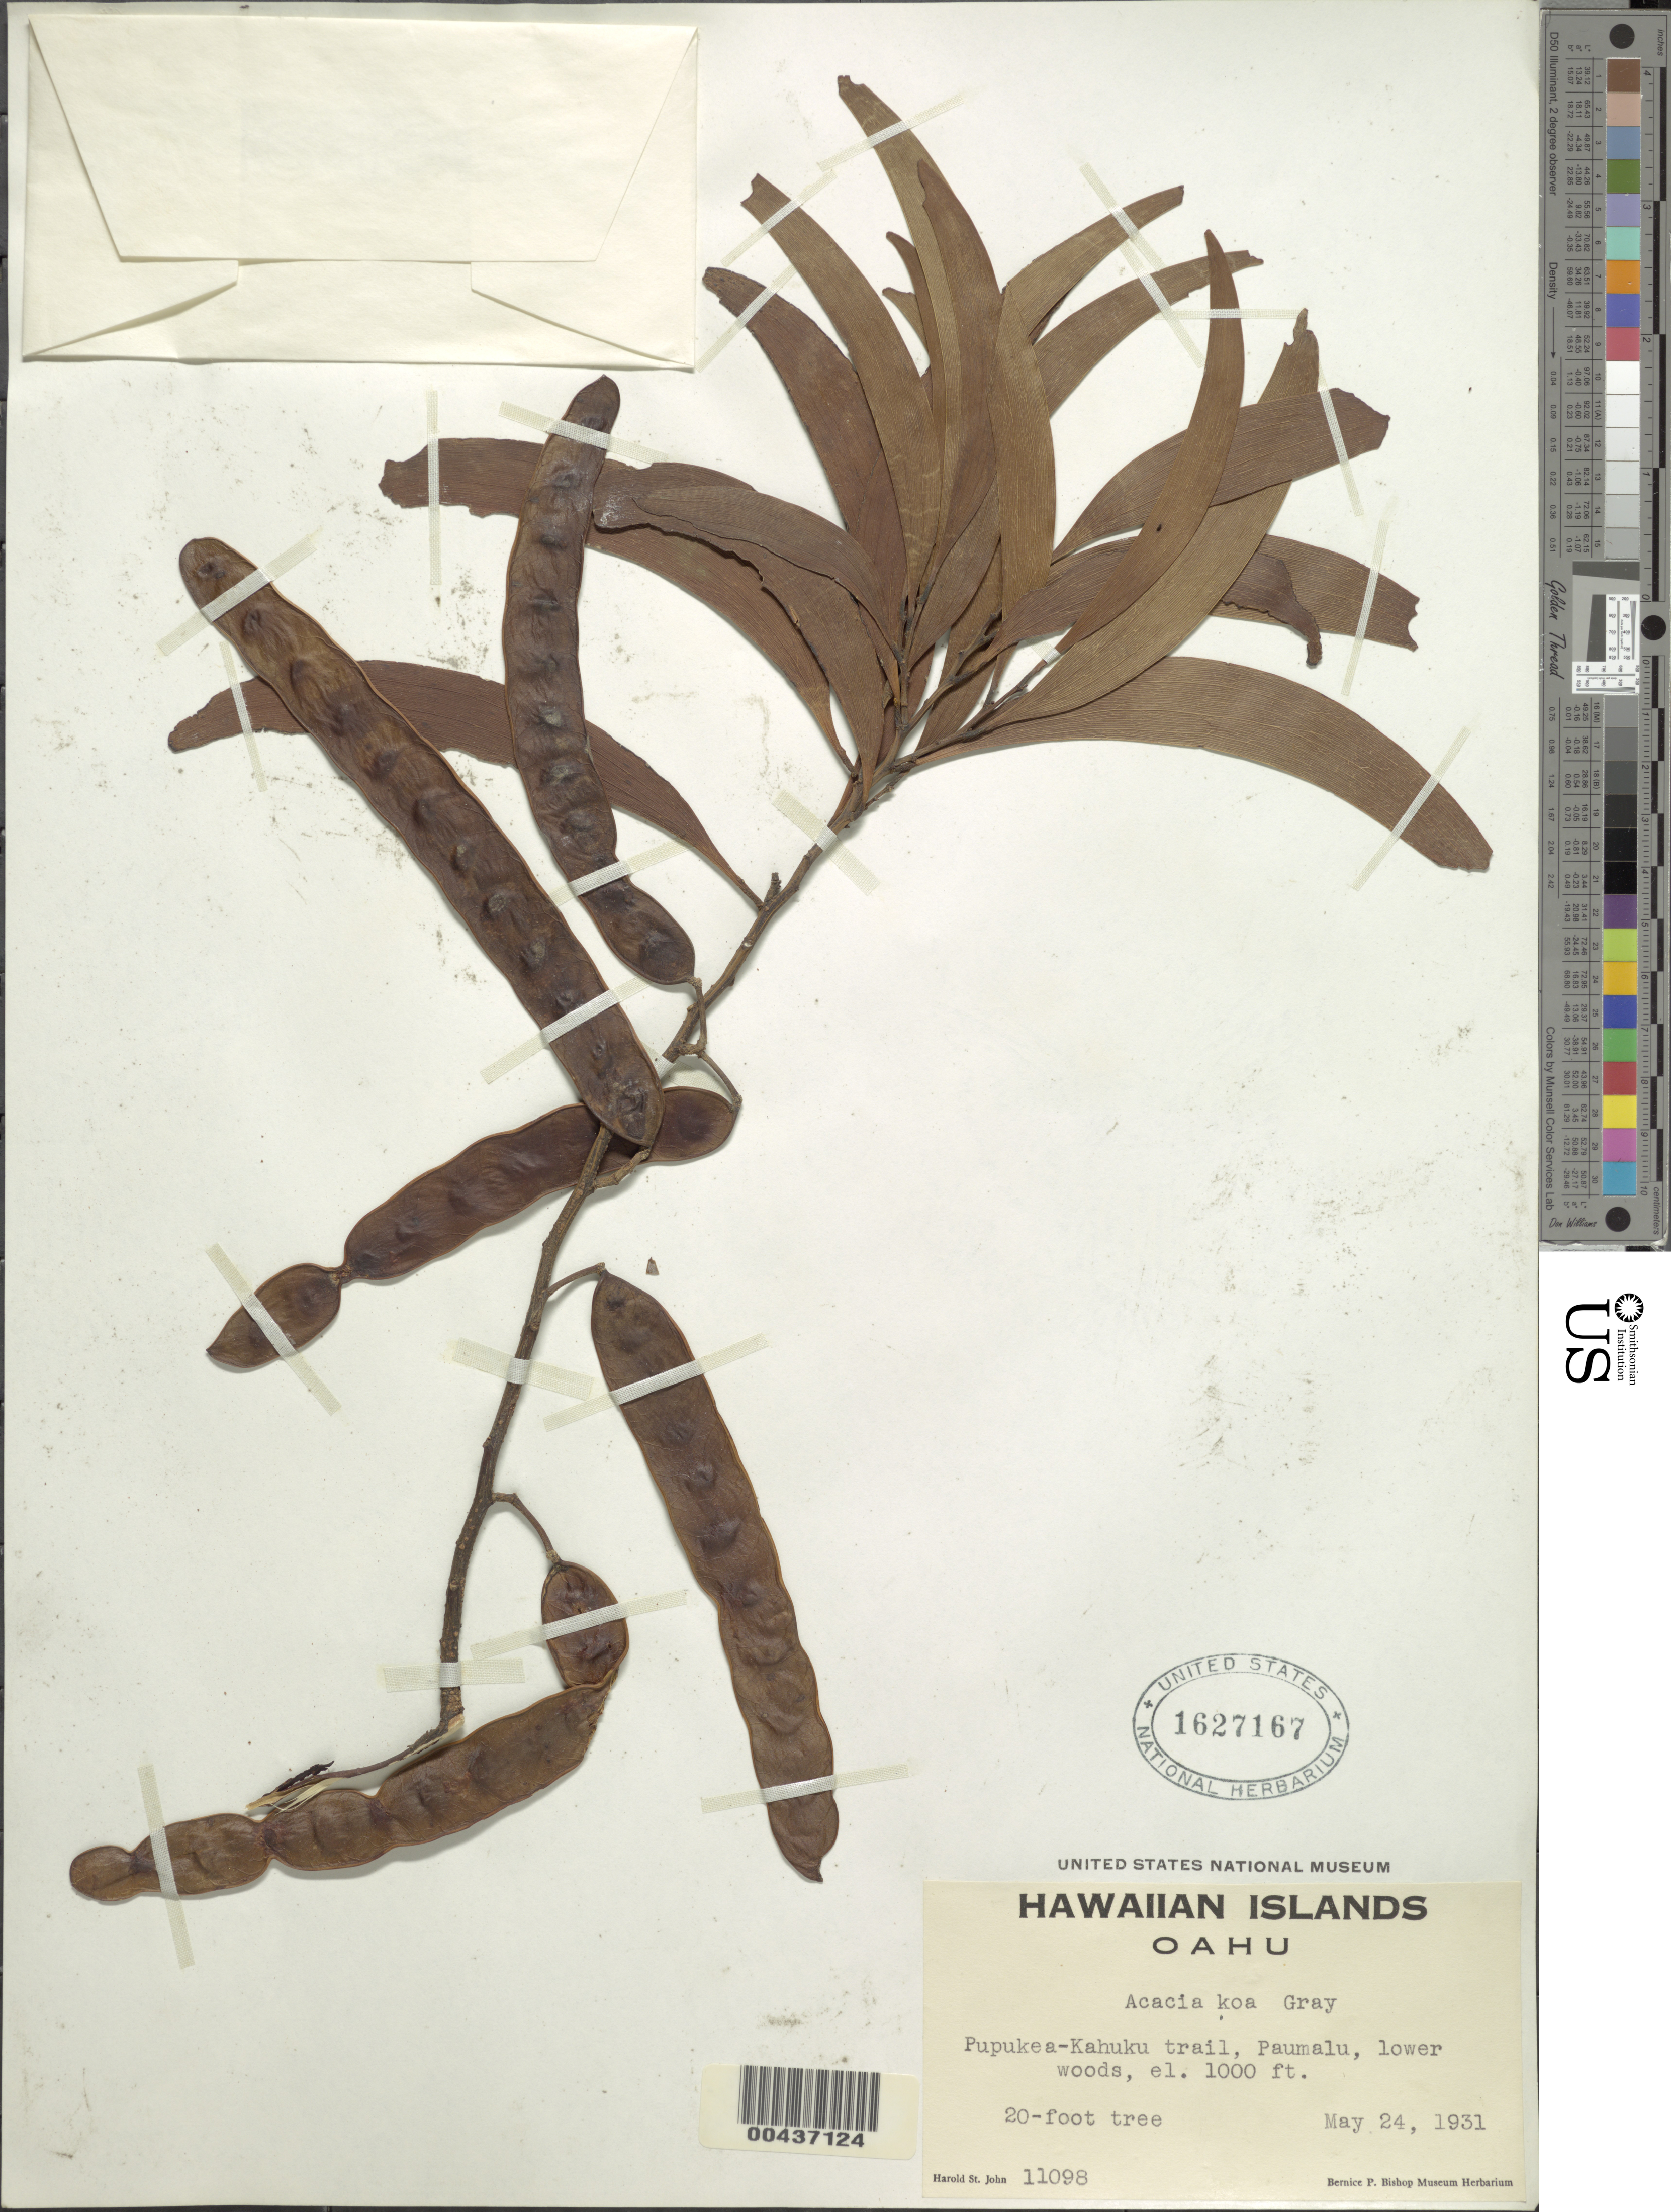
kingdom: Plantae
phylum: Tracheophyta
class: Magnoliopsida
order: Fabales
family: Fabaceae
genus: Acacia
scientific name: Acacia koa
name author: A. Gray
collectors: H. St. John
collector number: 11098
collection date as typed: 24 May 1931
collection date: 1931-05-24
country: United States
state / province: Hawaii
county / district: Honolulu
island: Oahu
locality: Pupukea-Kahuku trail, Paumalu, Oahu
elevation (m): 305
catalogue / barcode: US 1627167